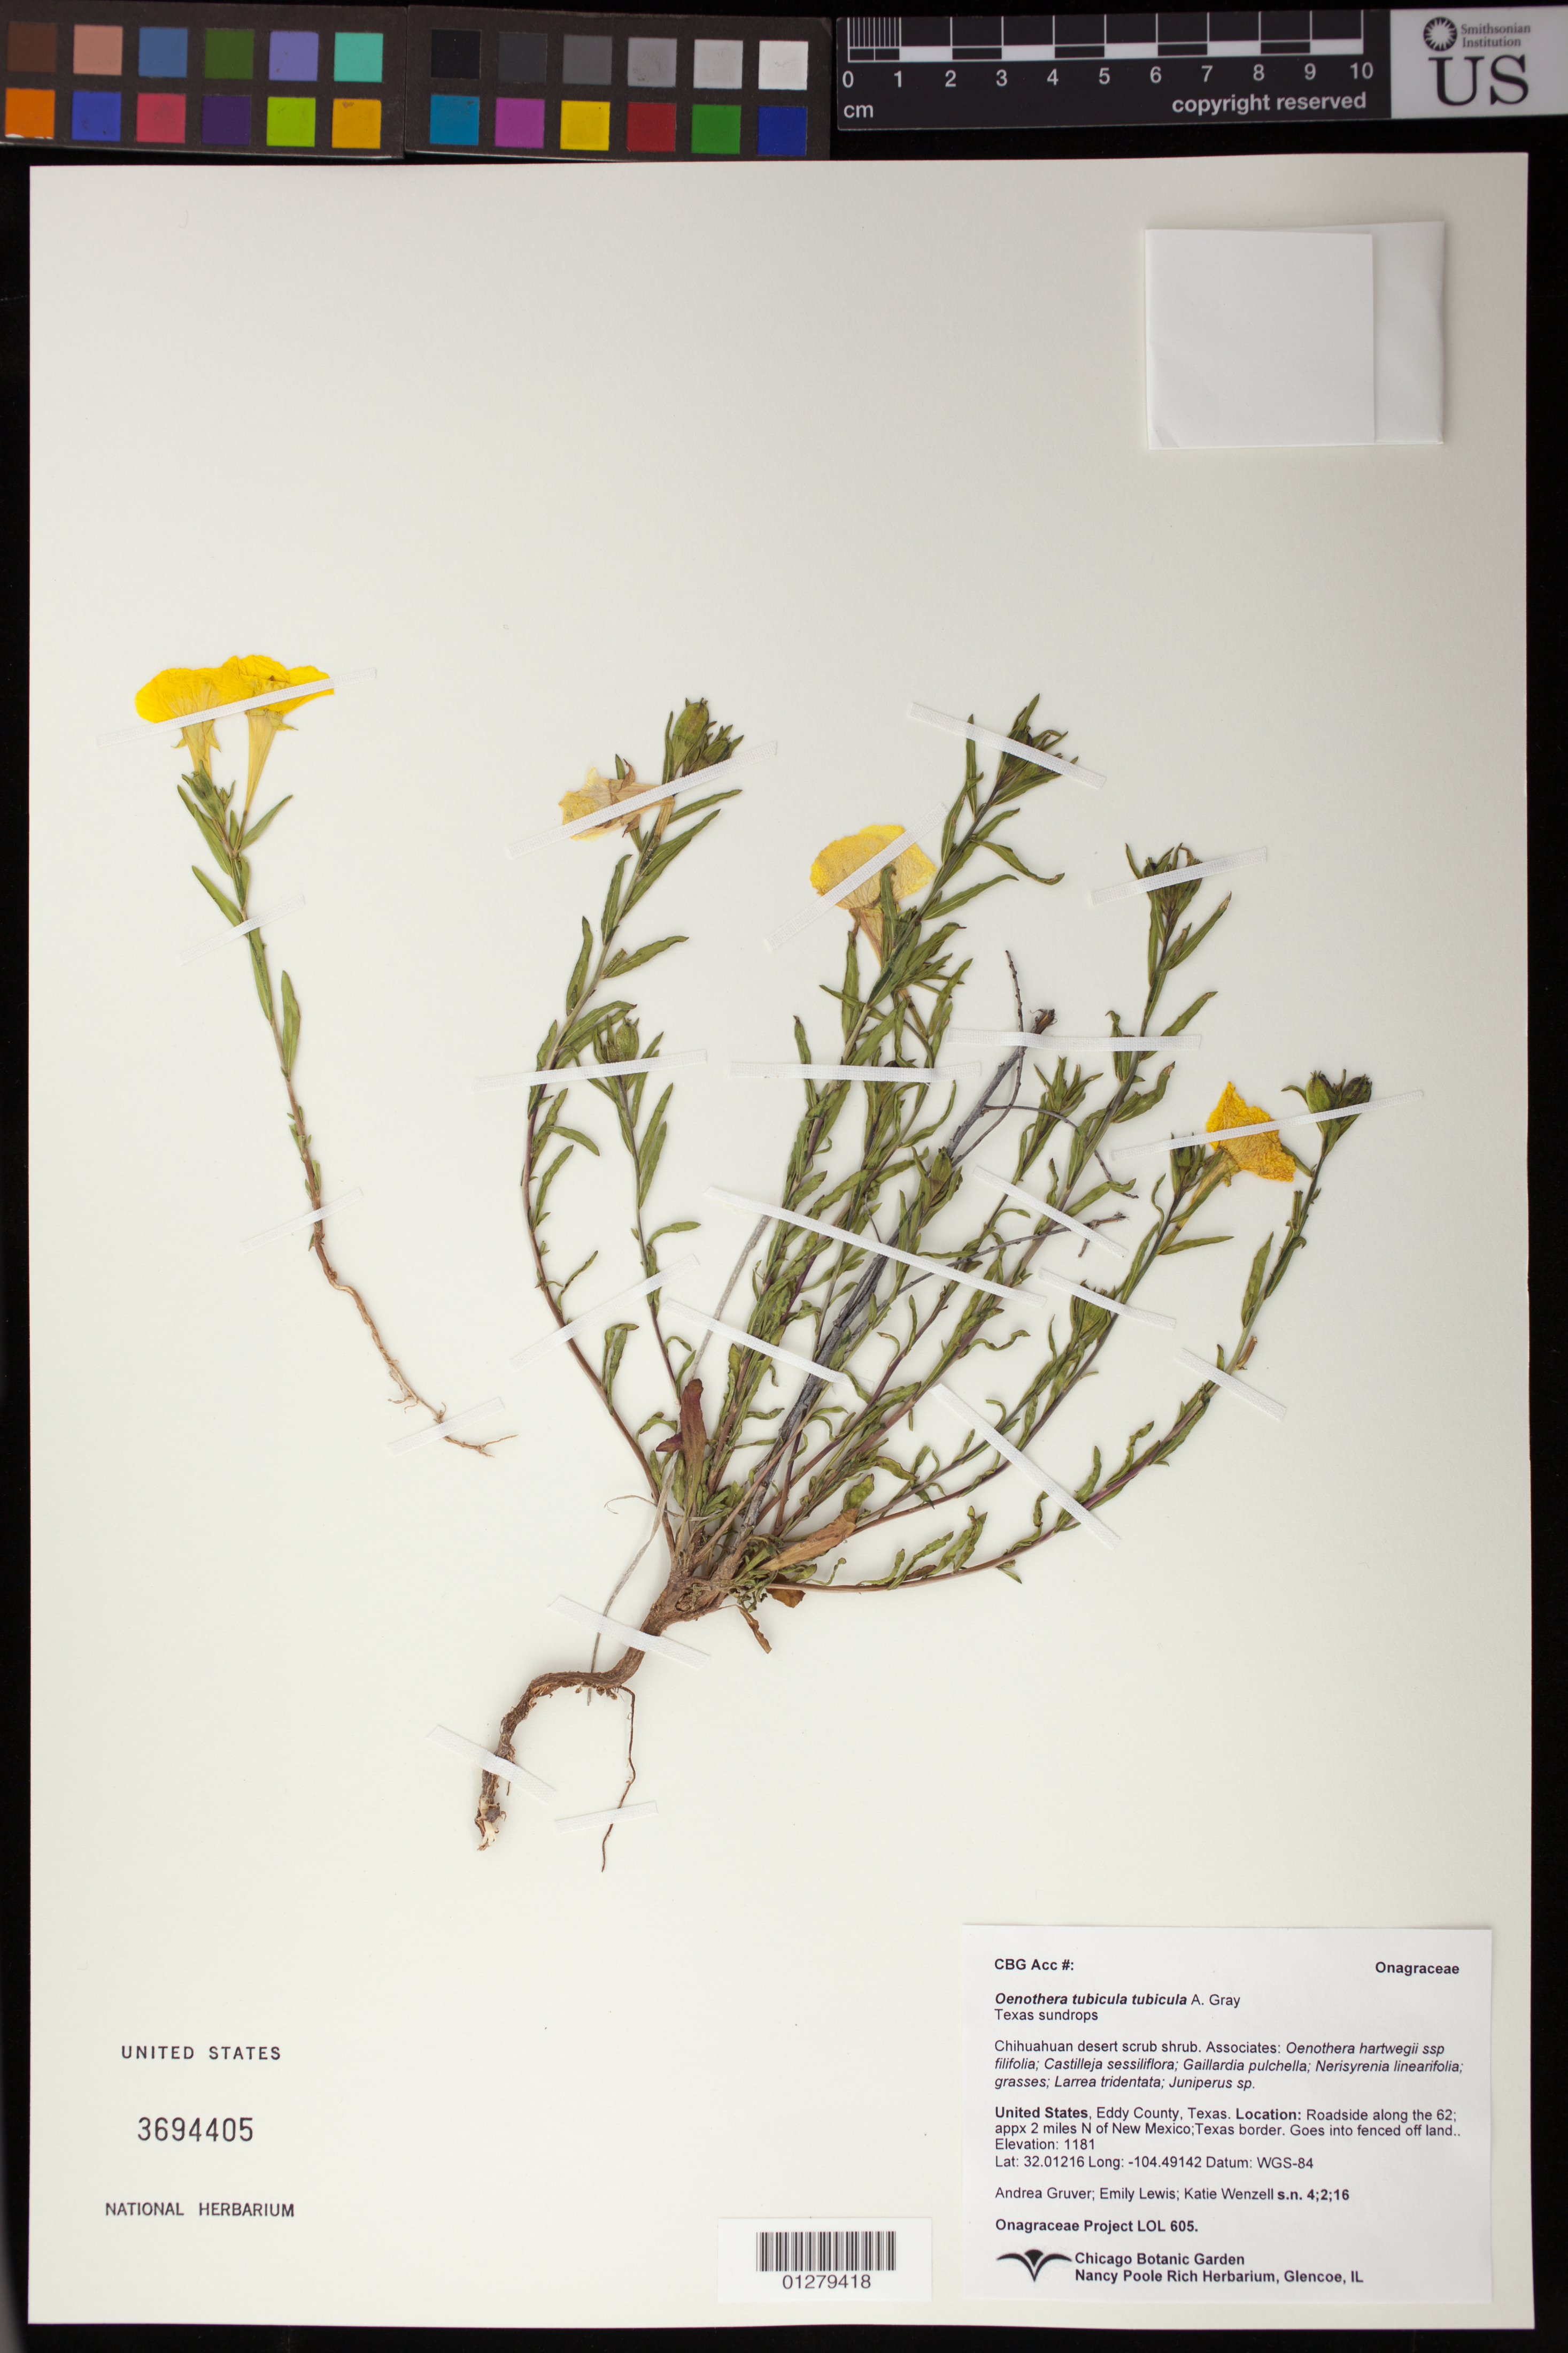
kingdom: Plantae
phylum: Tracheophyta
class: Magnoliopsida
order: Myrtales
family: Onagraceae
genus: Oenothera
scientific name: Oenothera tubicula subsp. tubicula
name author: A. Gray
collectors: A. Gruver, E. Lewis & K. Wenzell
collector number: LOL 605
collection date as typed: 4/2/16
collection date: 2016-04-02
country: United States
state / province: New Mexico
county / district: Eddy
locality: Along Rte. 62, approx. 2 miles N of New Mexico/Texas border. Population goes into fenced off land.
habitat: Roadside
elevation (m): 1181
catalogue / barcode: US 3694405